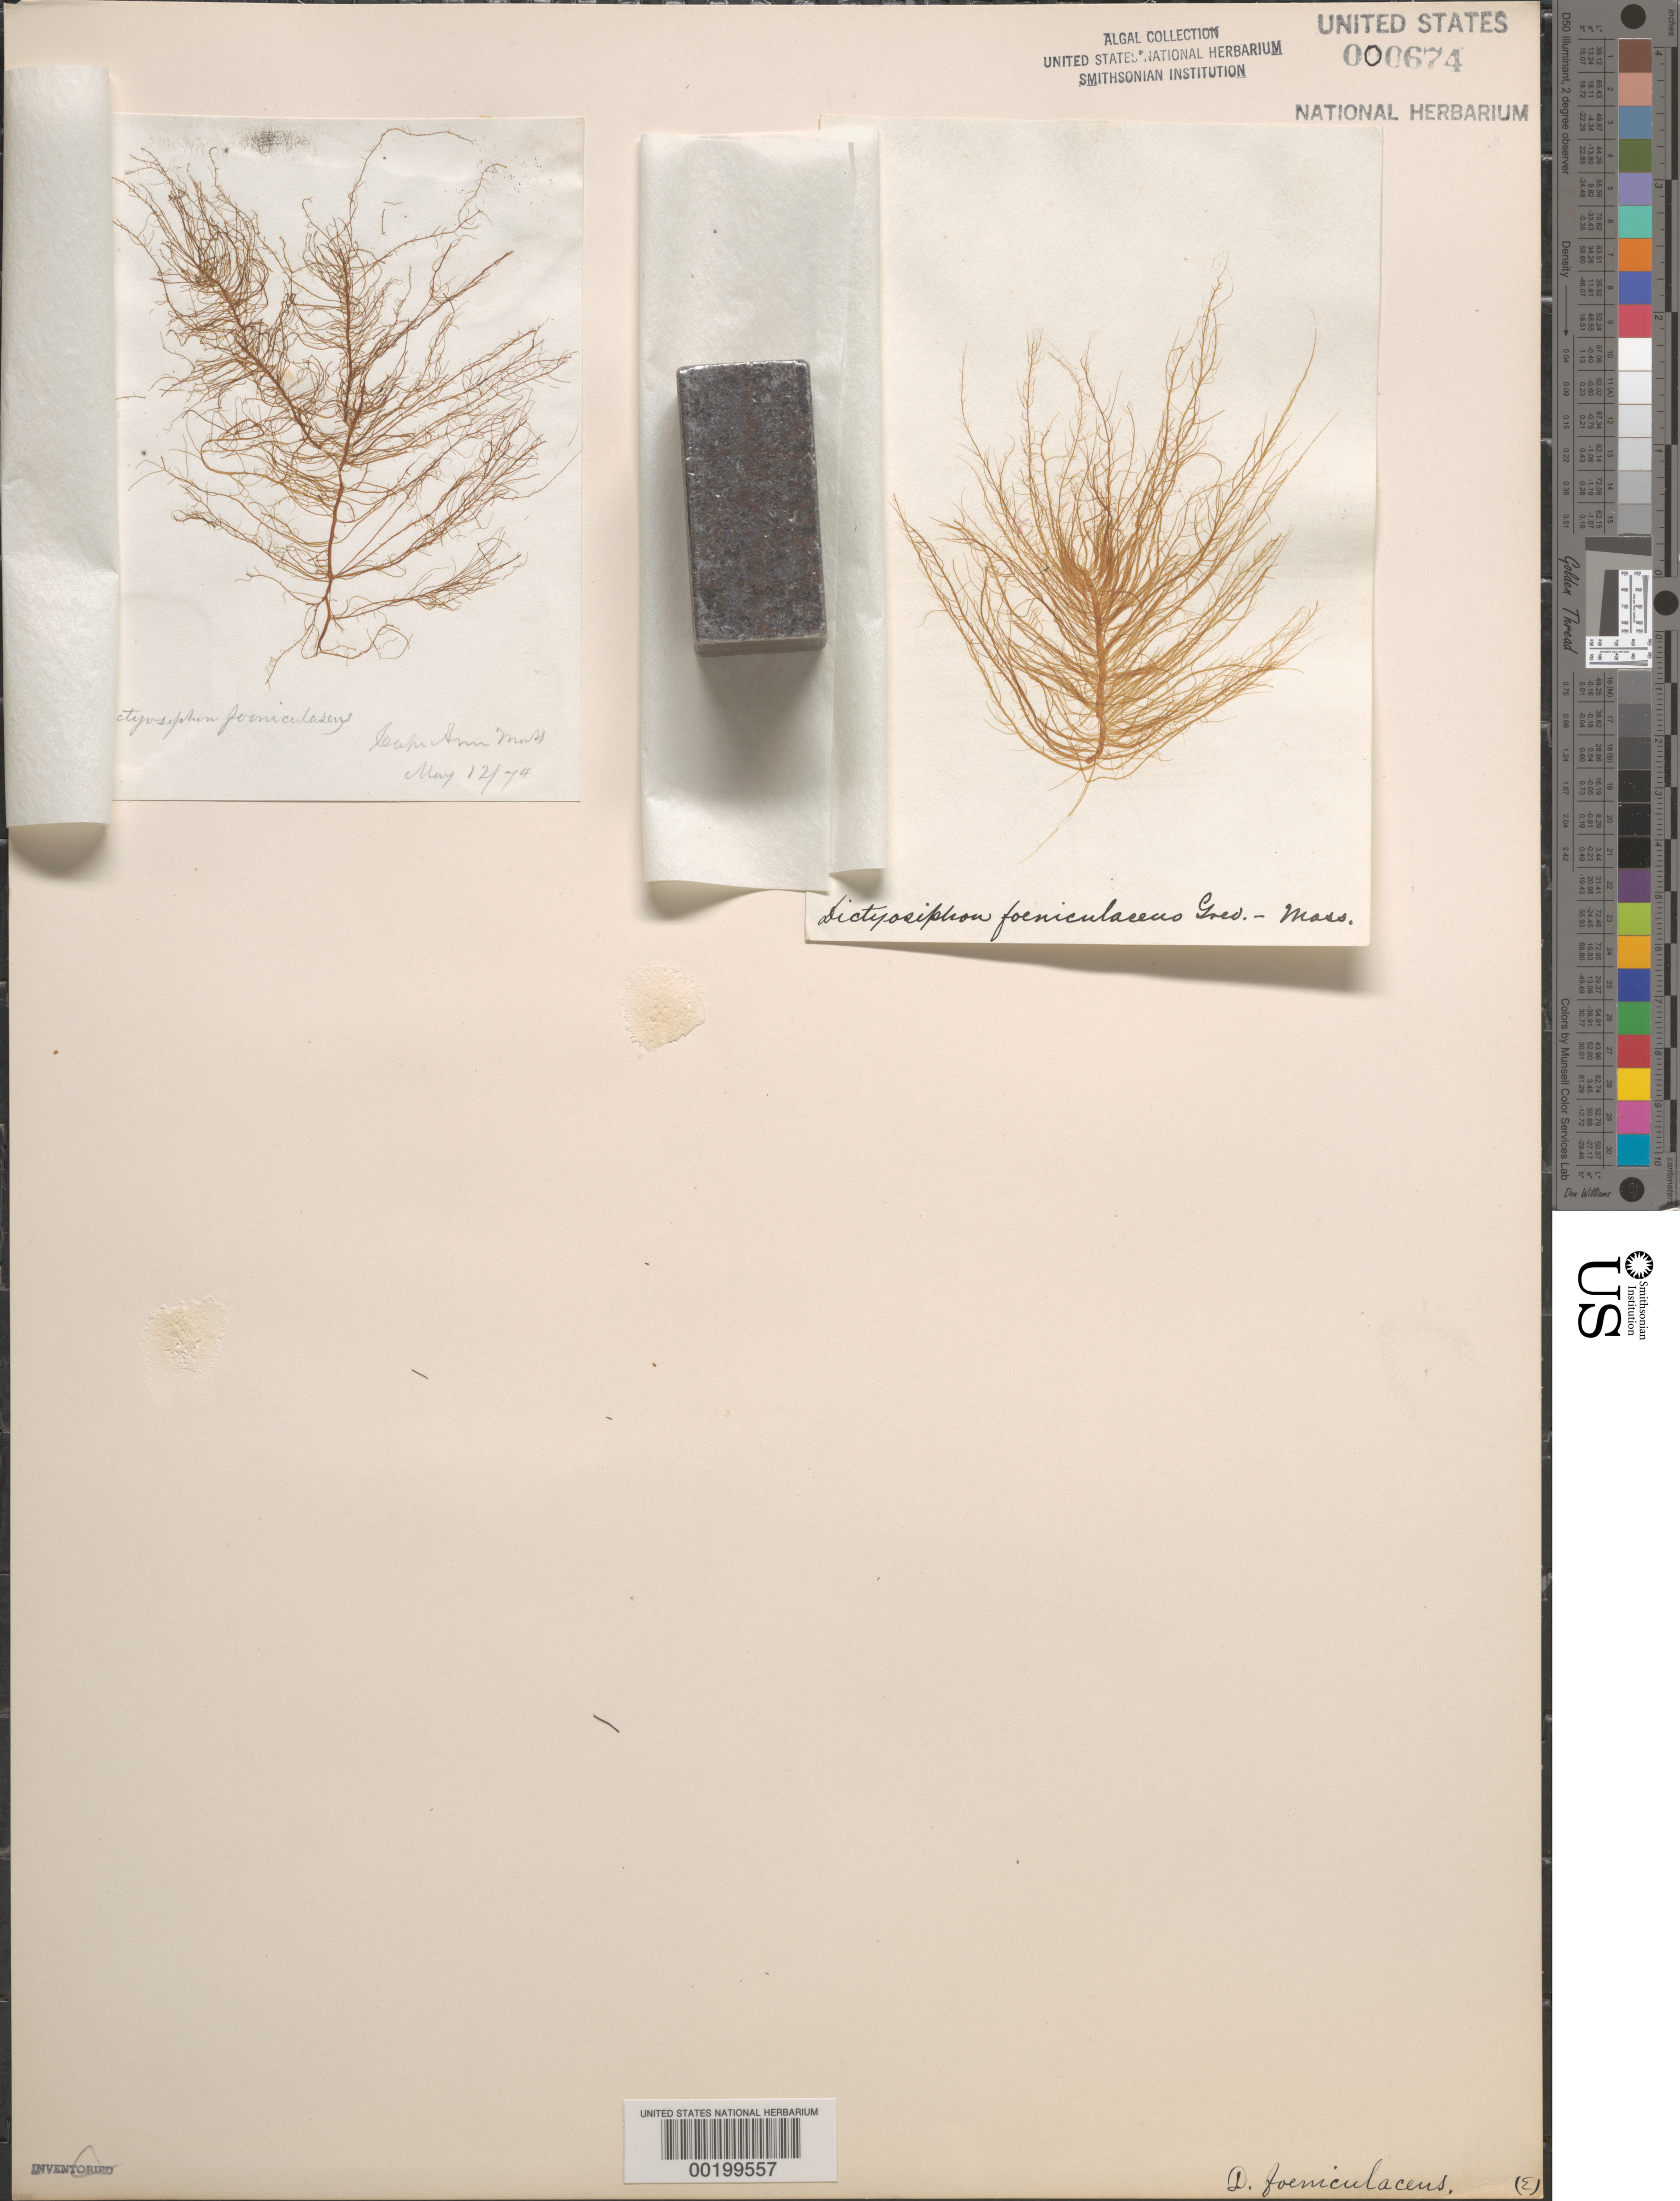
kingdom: Chromista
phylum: Ochrophyta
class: Phaeophyceae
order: Dictyosiphonales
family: Dictyosiphonaceae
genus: Dictyosiphon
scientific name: Dictyosiphon foeniculaceus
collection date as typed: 12 May 1874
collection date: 1874-05-12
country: United States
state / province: Massachusetts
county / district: Essex County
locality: Cape Ann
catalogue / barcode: US 674